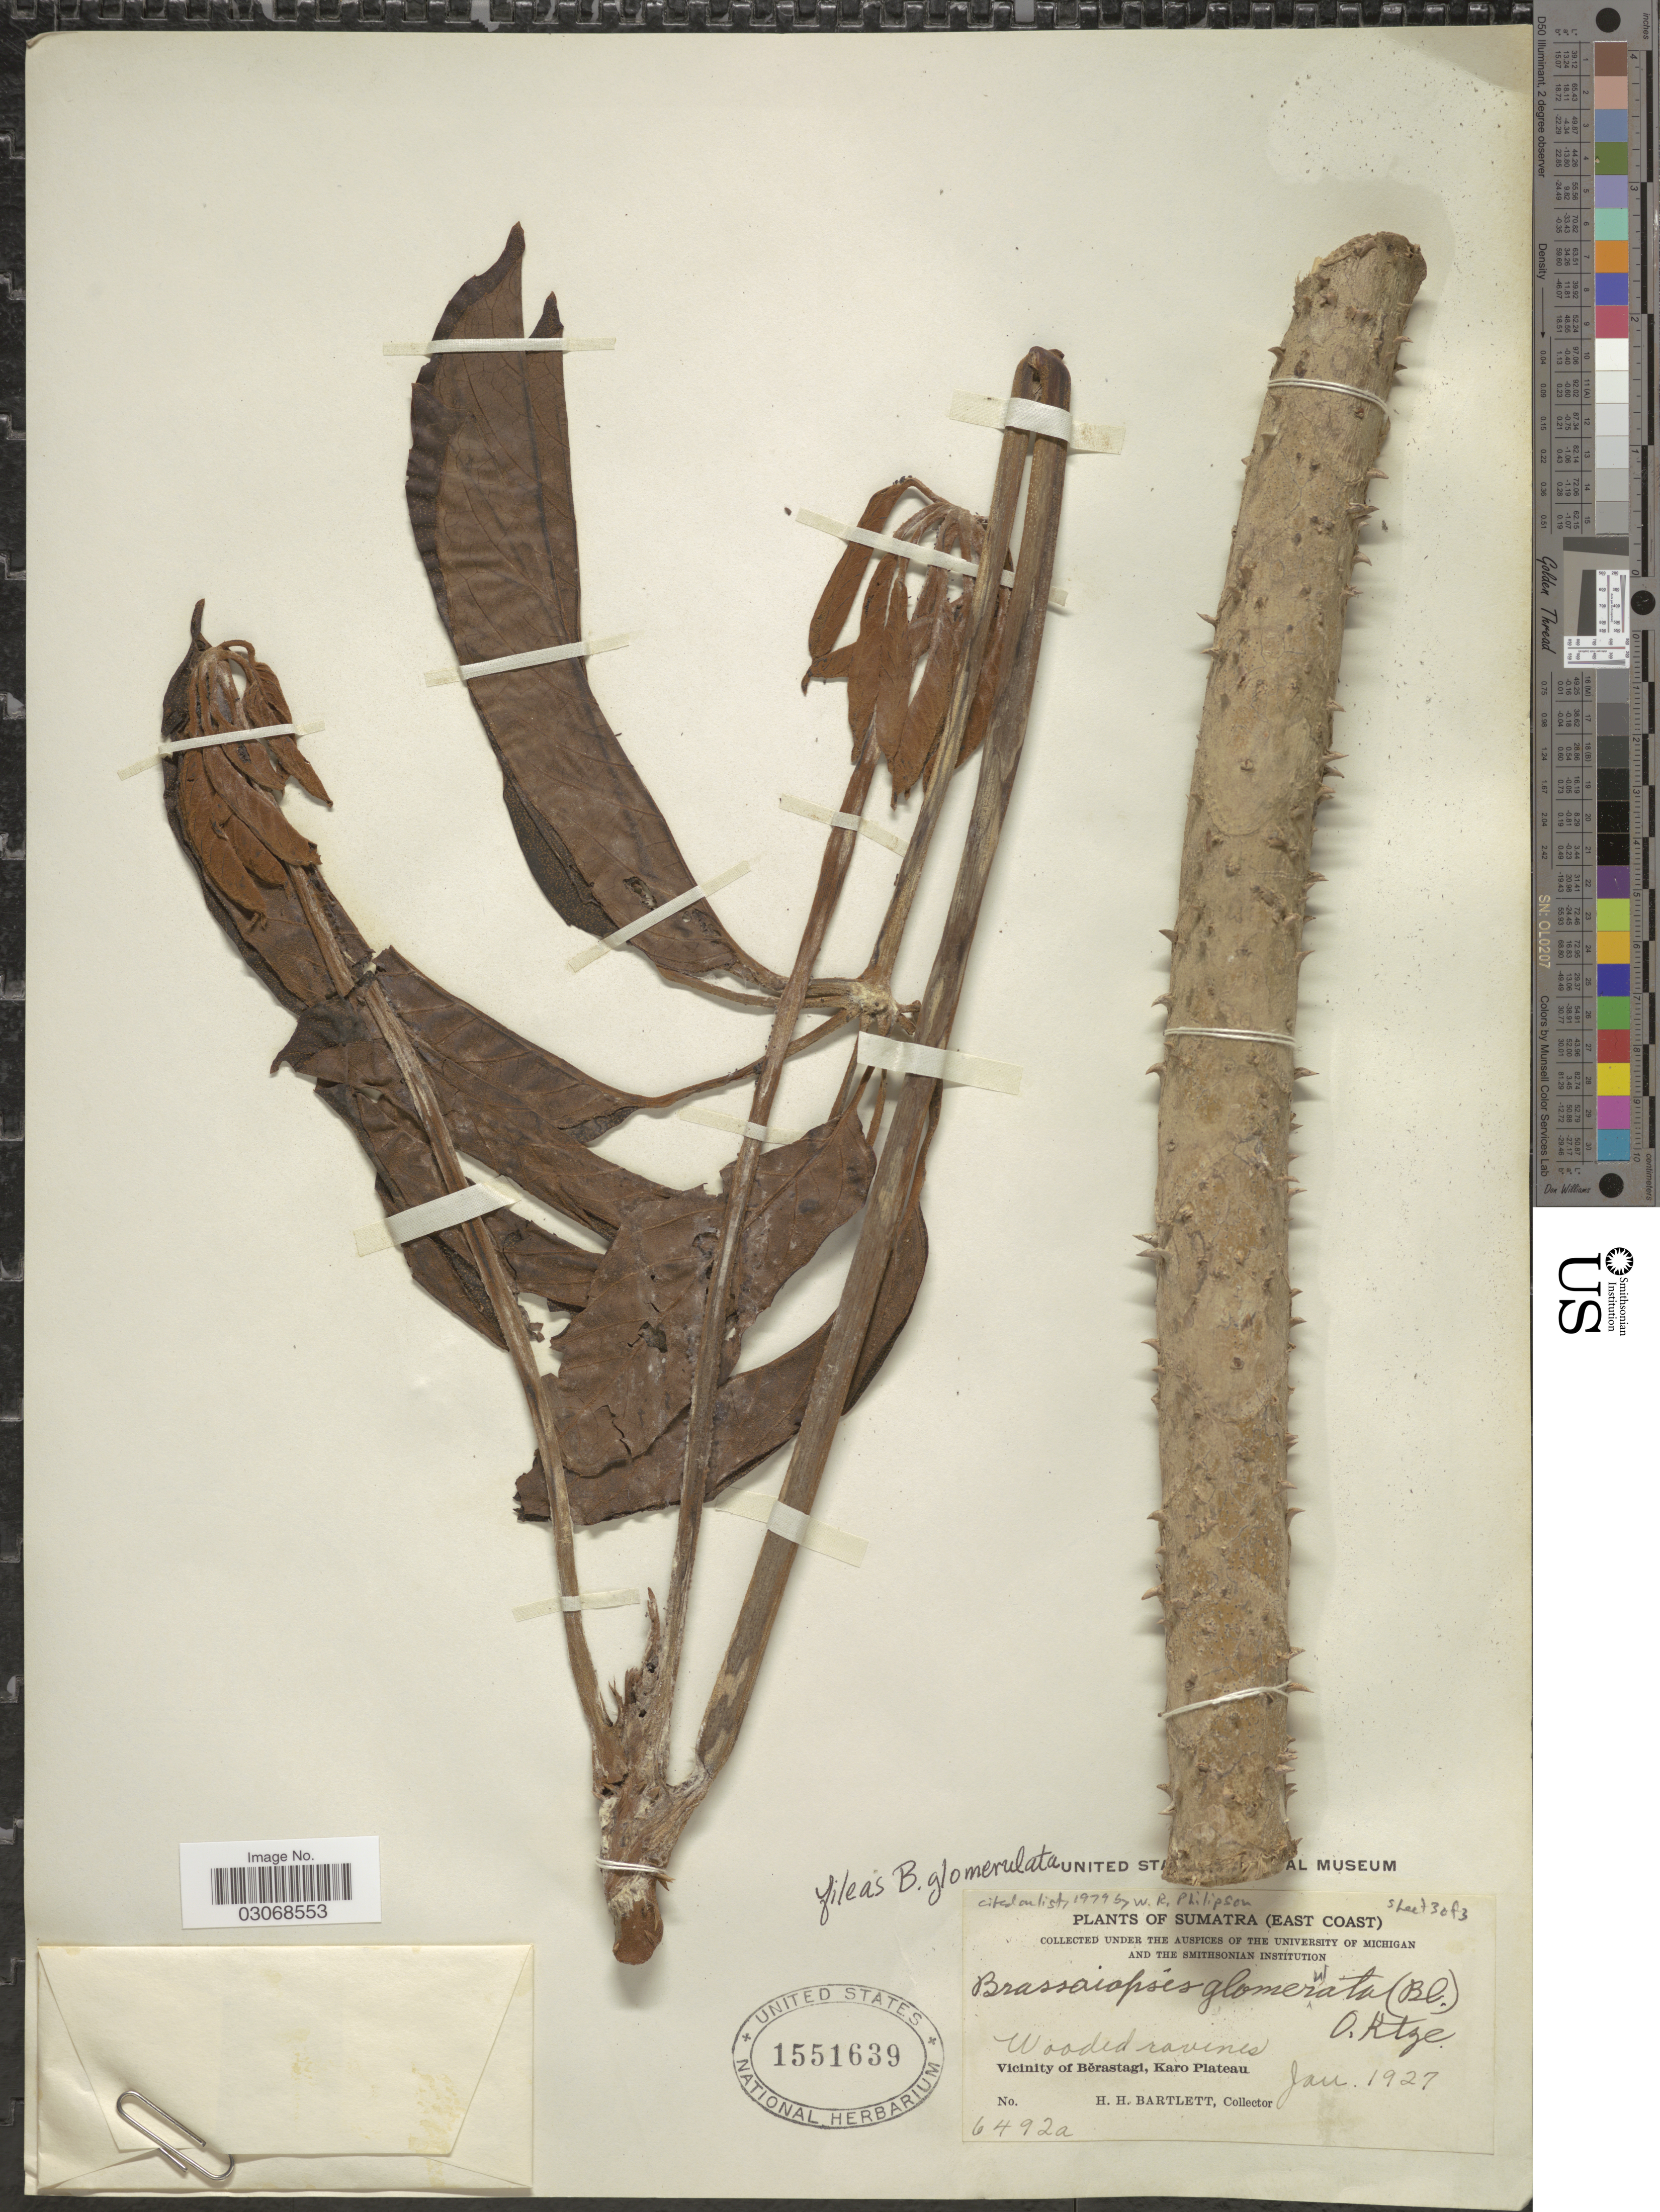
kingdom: Plantae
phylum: Tracheophyta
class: Magnoliopsida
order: Apiales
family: Araliaceae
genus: Brassaiopsis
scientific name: Brassaiopsis glomerulata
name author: (Blume) Regel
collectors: H. H. Bartlett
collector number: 6492a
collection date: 1927-01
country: Indonesia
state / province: Sumatra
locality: Sumatra (East Coast) Vicinity of Berastagi, Karo Plateau.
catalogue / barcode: US 1551639